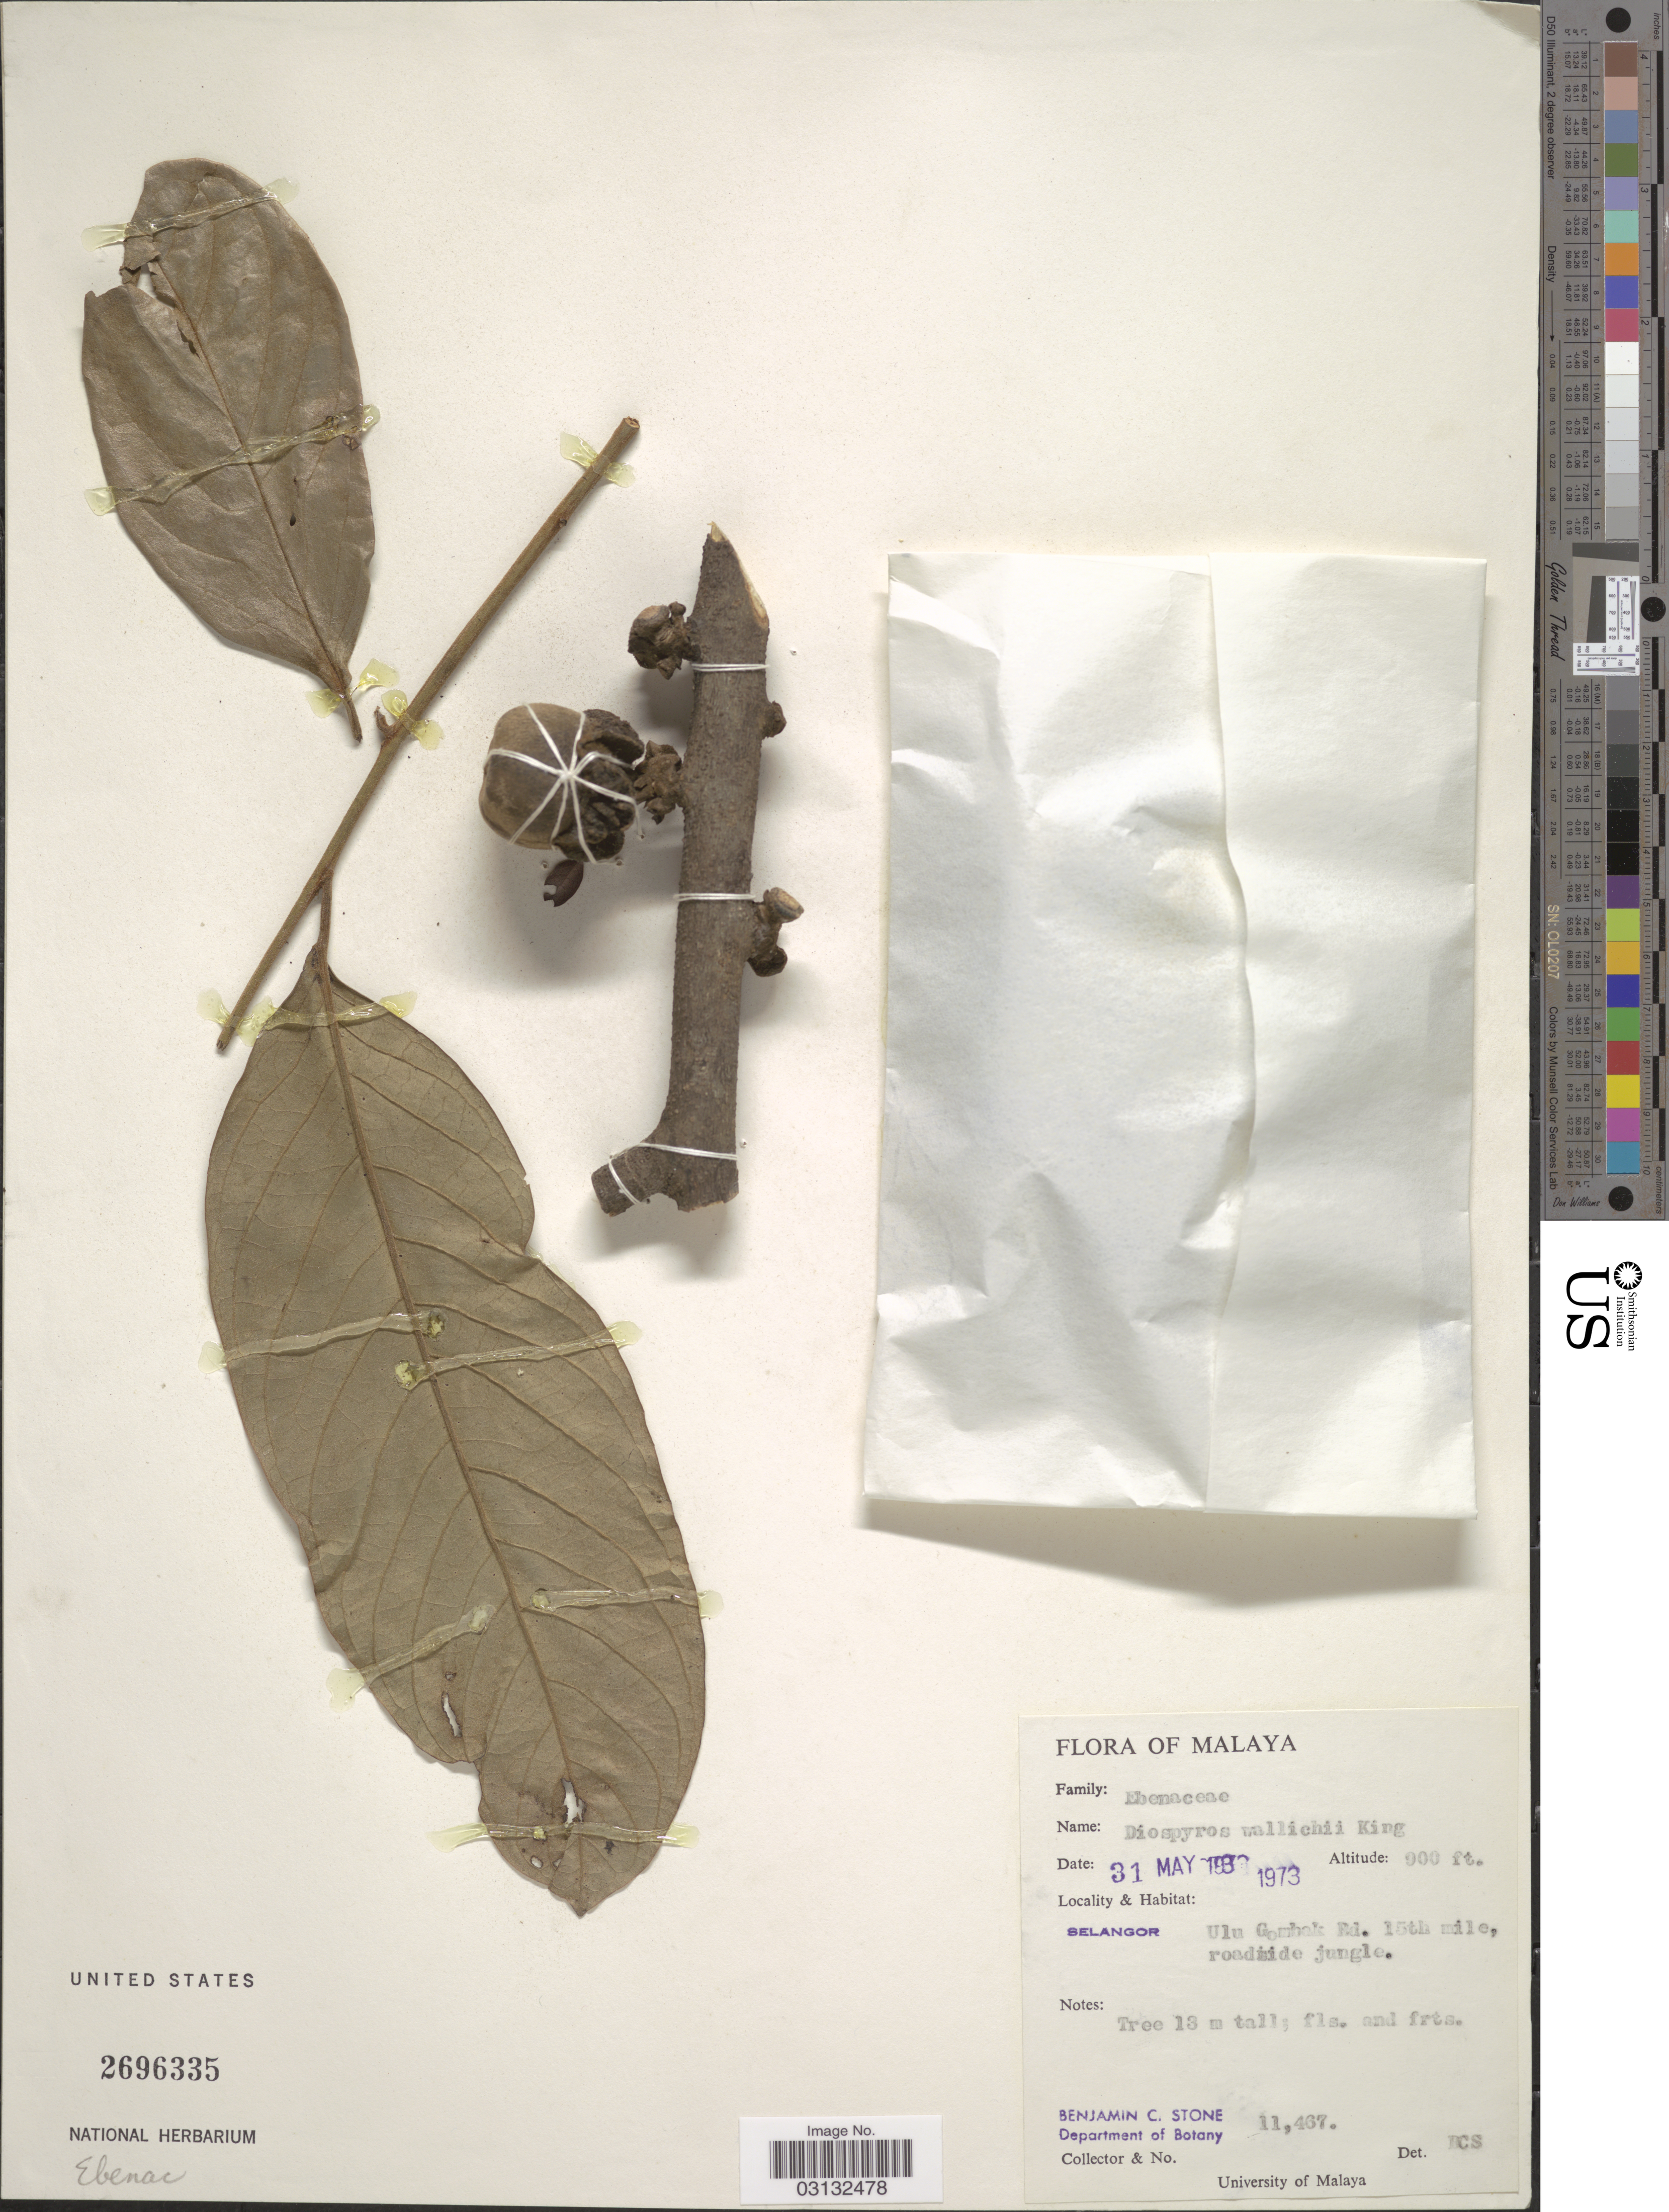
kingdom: Plantae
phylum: Tracheophyta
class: Magnoliopsida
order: Ericales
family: Ebenaceae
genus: Diospyros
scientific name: Diospyros wallichii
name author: King & Gamble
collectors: B. C. Stone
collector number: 11467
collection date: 1973-05-31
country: Malaysia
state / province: Selangor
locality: Ulu Gombak Rd. 15th mile, roadside jungle.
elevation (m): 274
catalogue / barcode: US 2696335